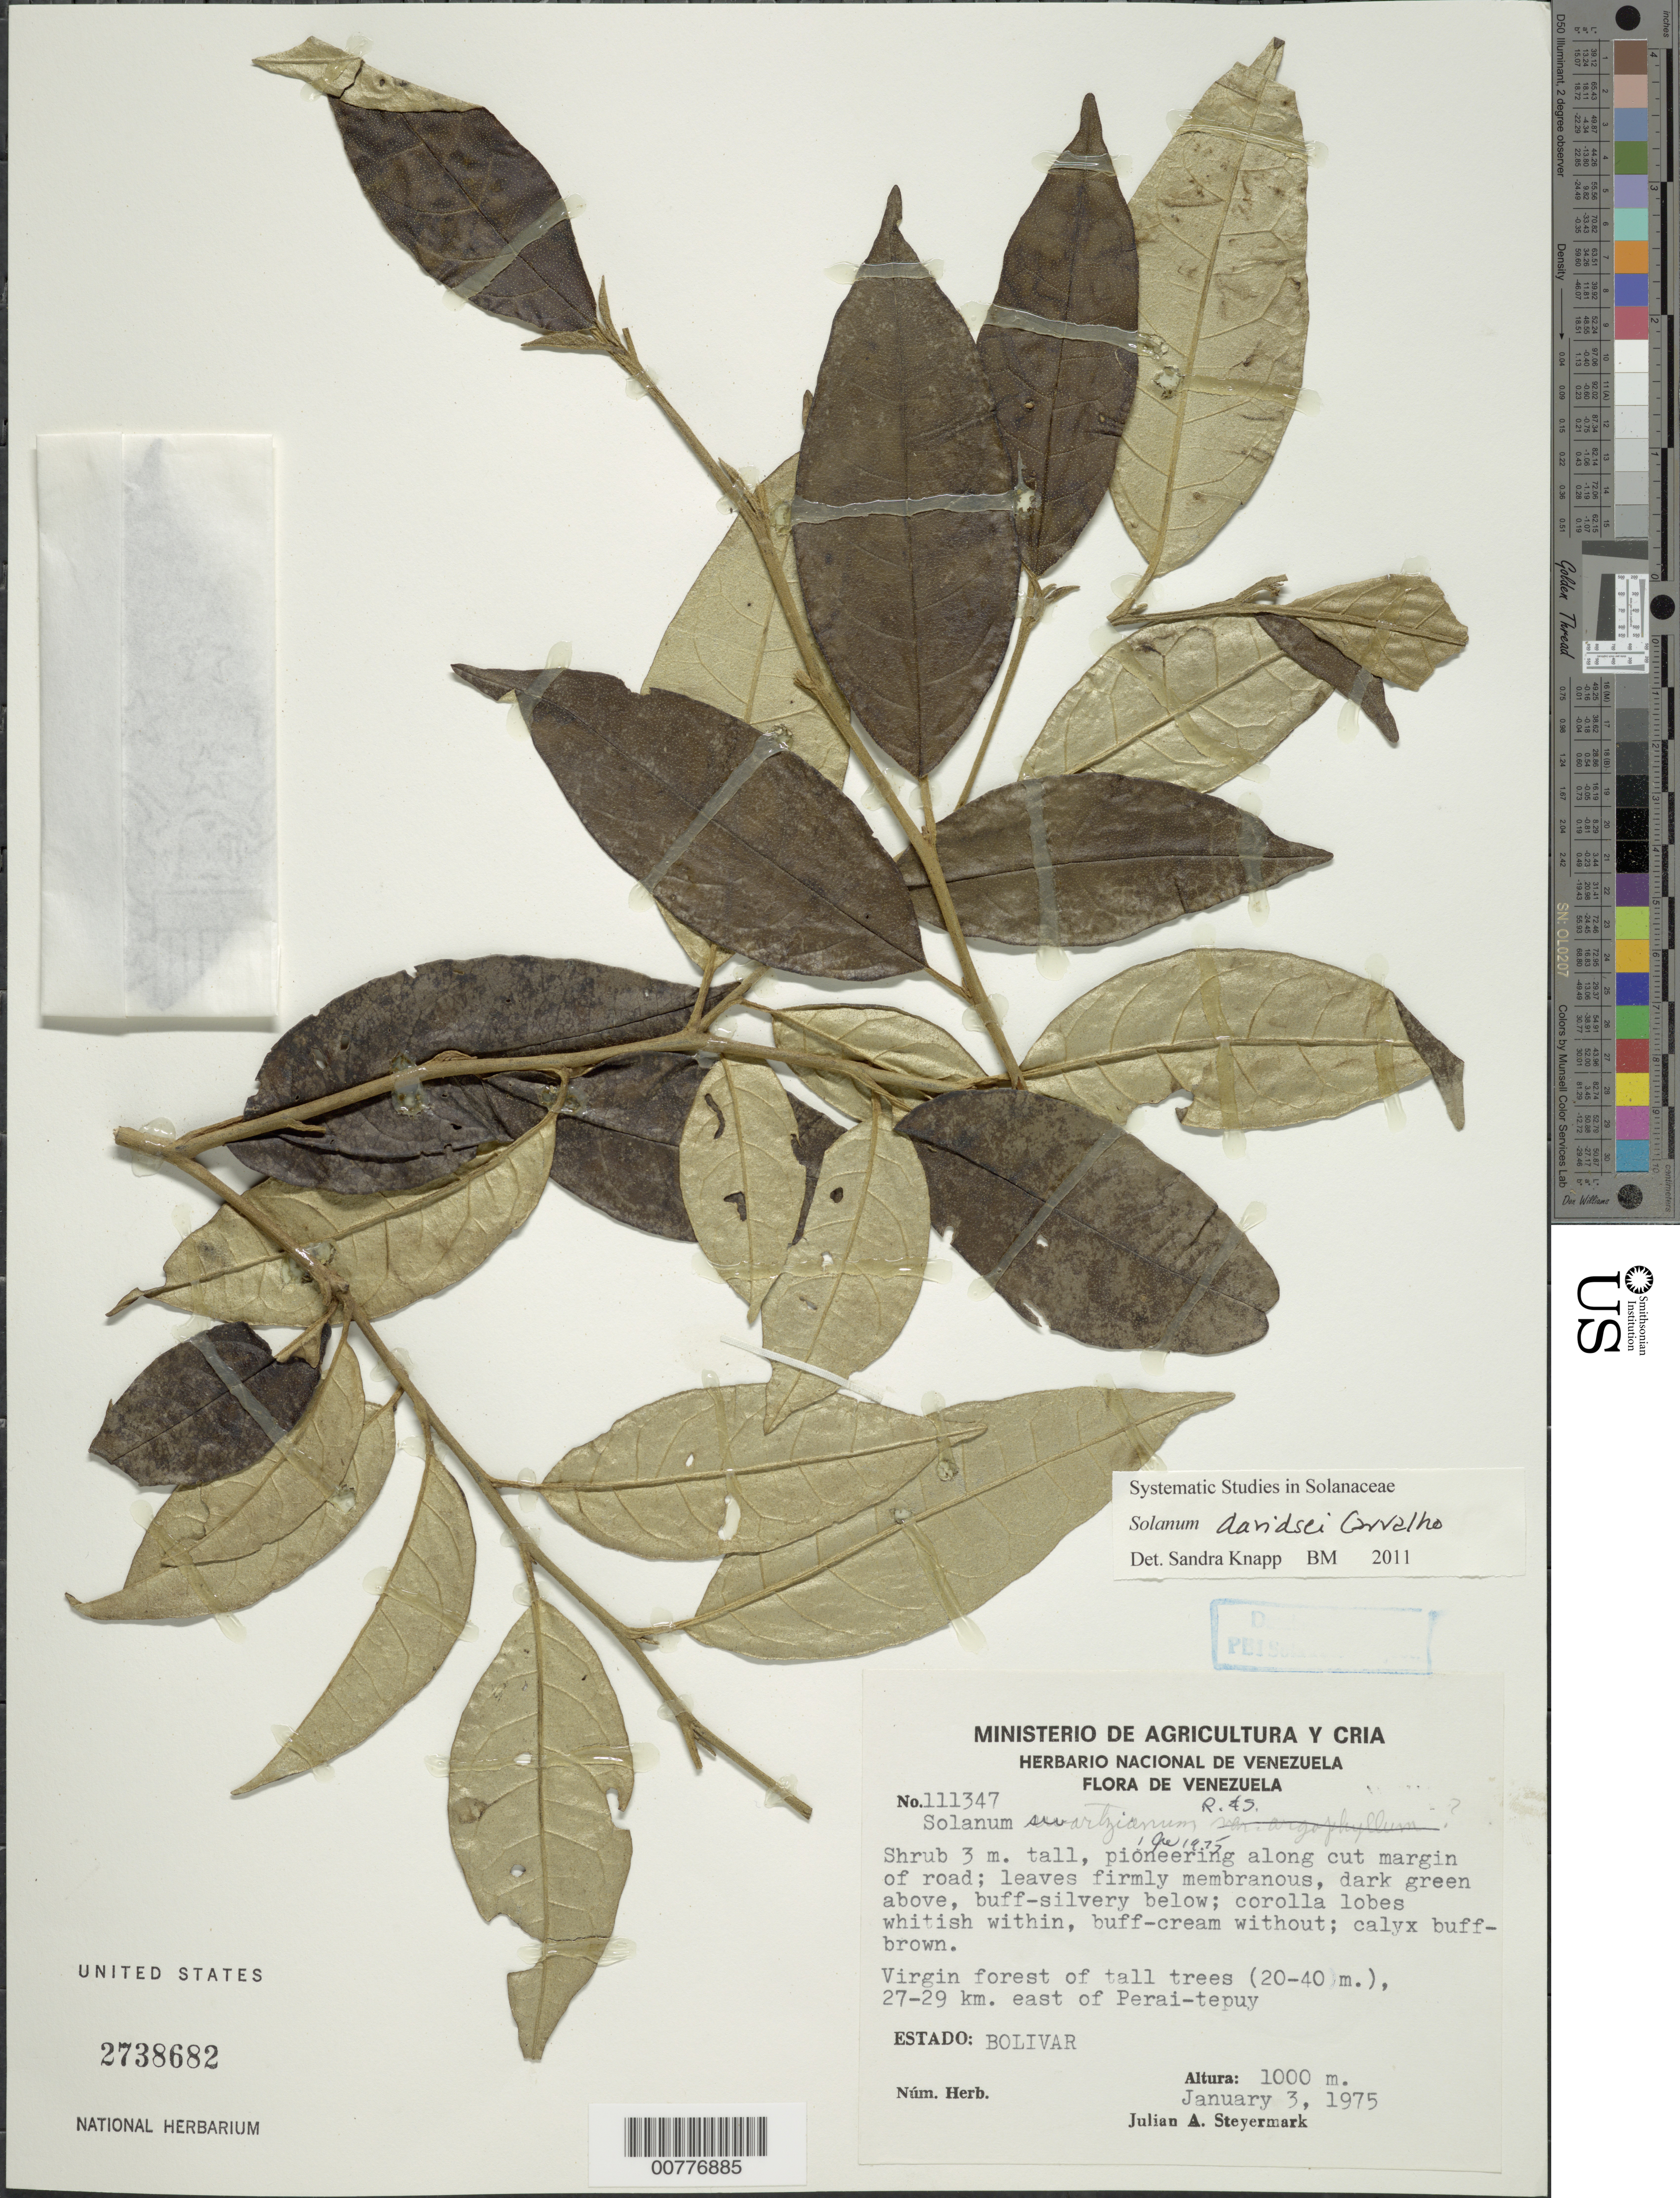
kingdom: Plantae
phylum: Tracheophyta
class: Magnoliopsida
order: Solanales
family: Solanaceae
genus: Solanum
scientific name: Solanum davidsei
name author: Carvalho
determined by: Knapp, S. D.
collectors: J. Steyermark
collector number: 111347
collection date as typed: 1 Jan 1975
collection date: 1975-01-01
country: Venezuela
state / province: Bolívar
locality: Perai-tepuy, 27-29 km E of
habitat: Tall virgin forest (20-40 m); pioneering along cut margin of road.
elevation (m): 1000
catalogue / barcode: US 2738682